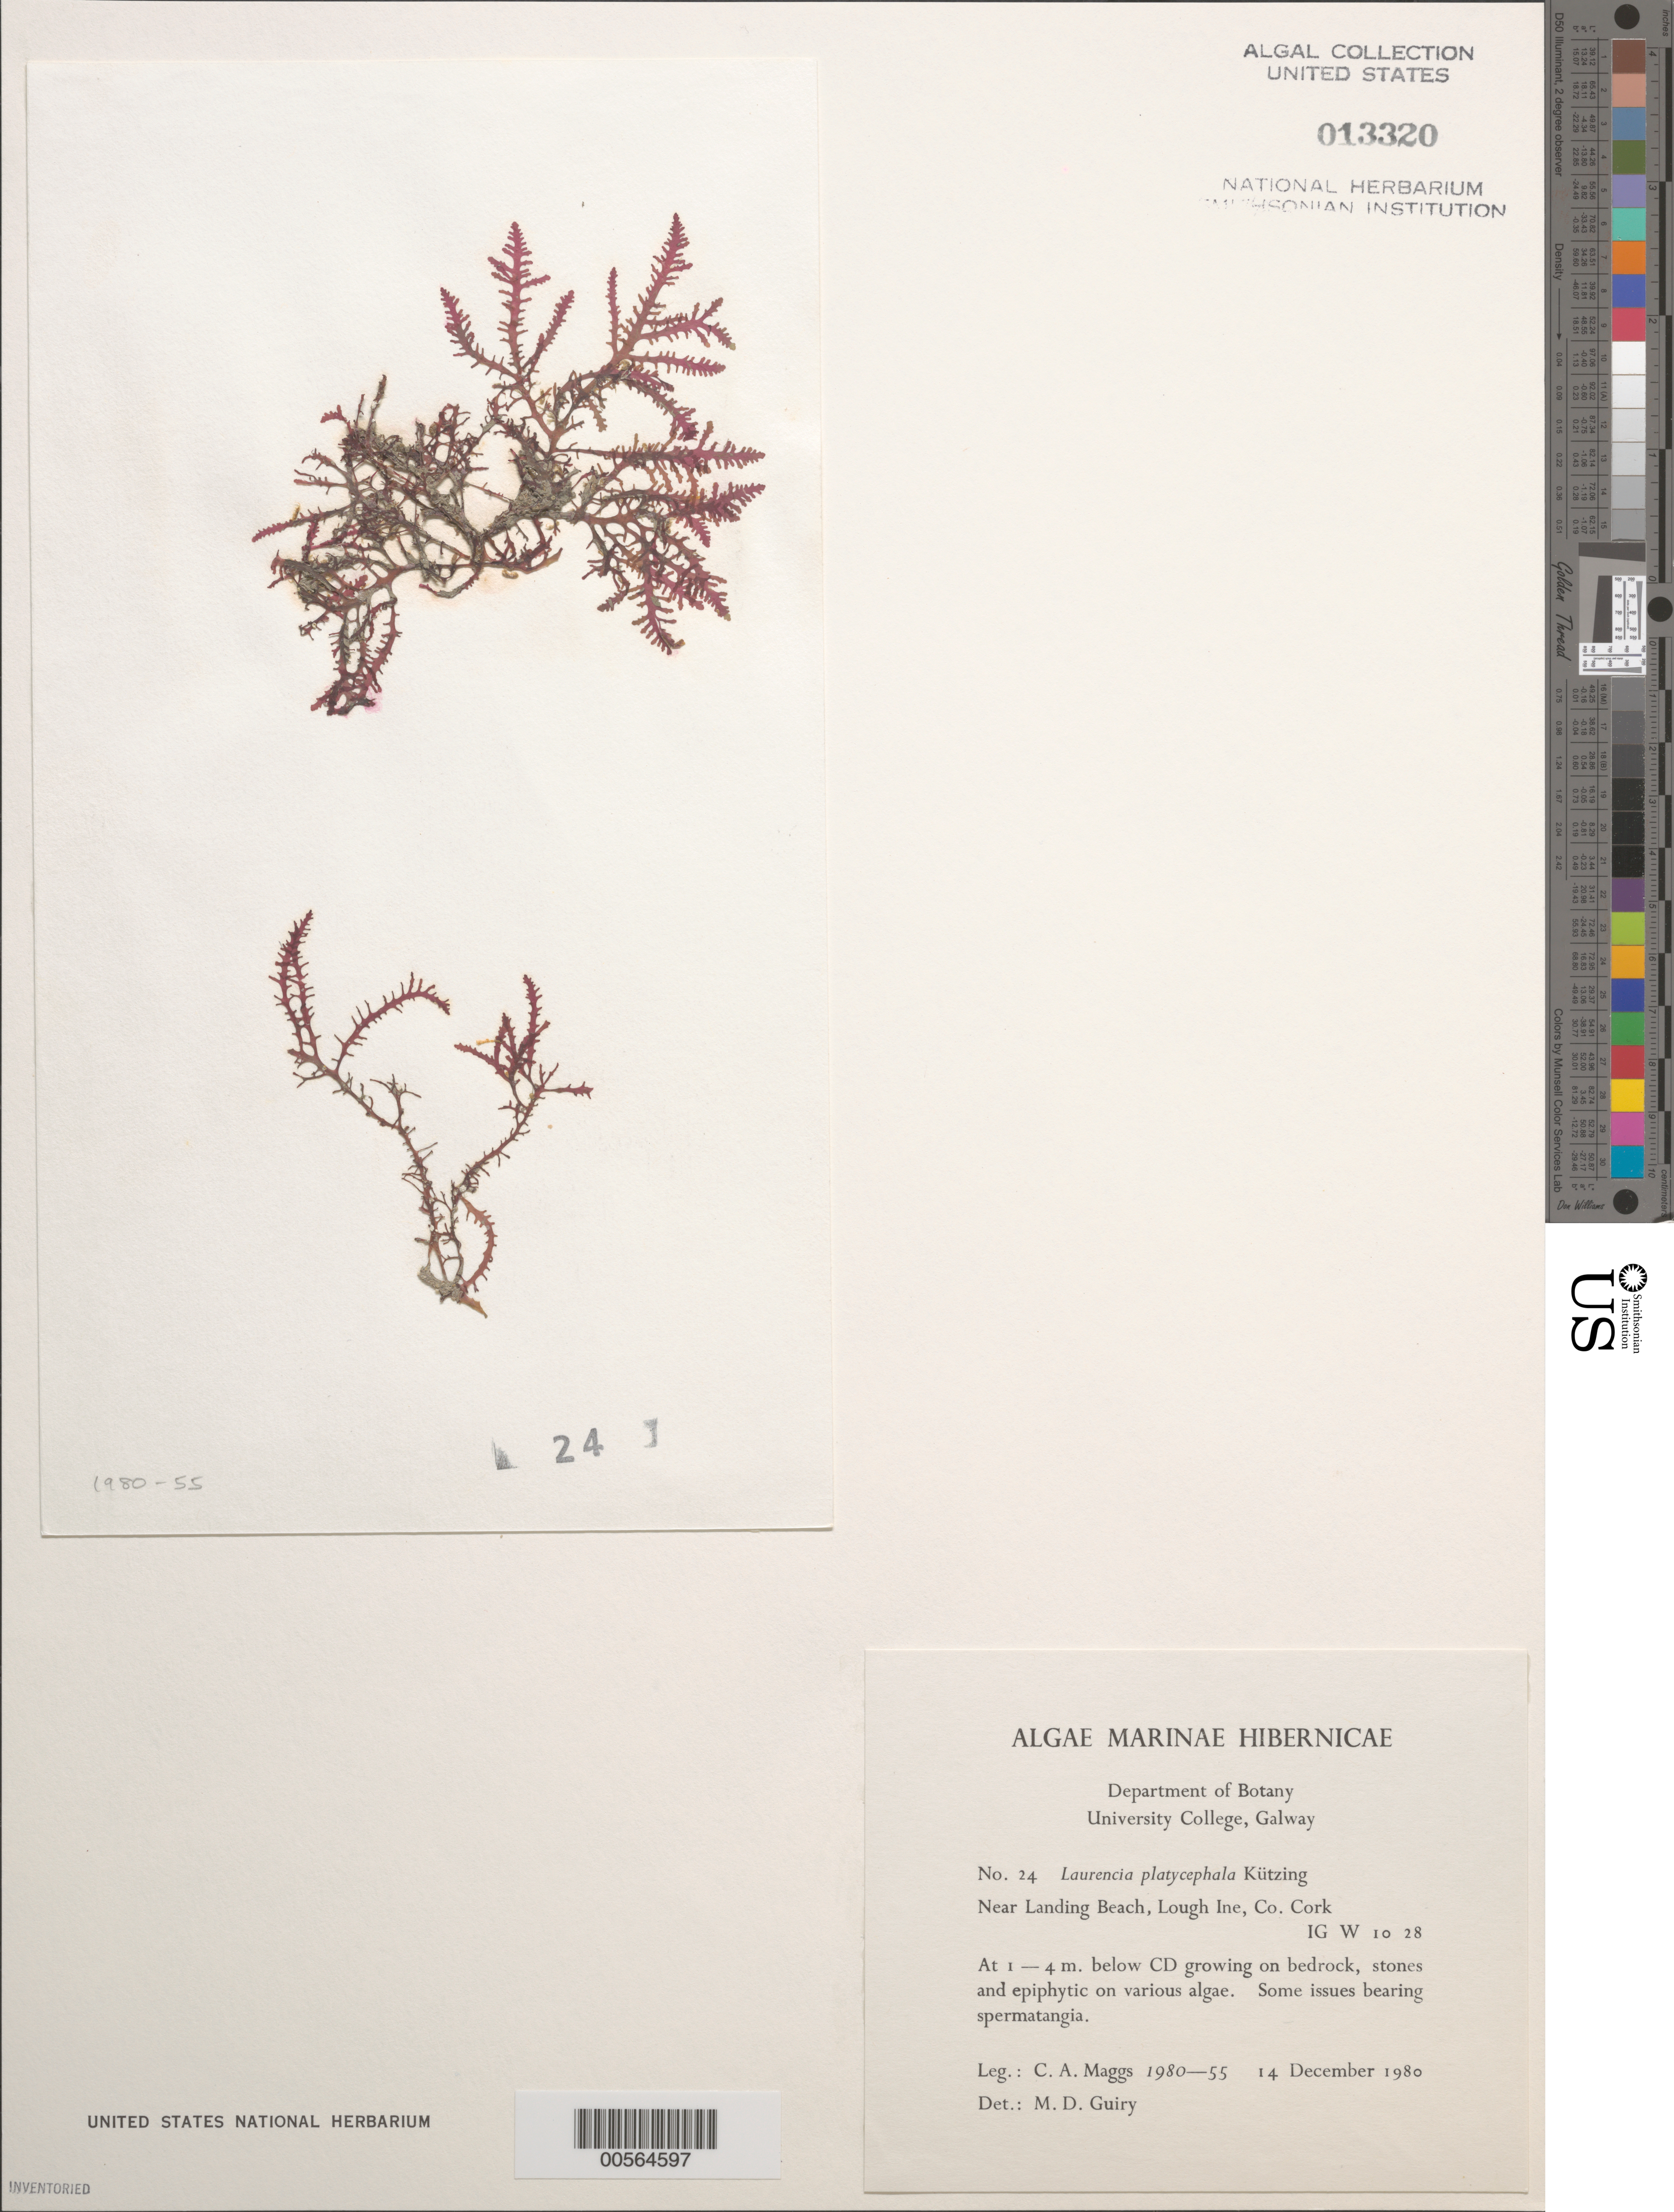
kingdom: Plantae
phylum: Rhodophyta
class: Florideophyceae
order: Ceramiales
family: Rhodomelaceae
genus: Osmundea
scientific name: Osmundea oederi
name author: (Gunnerus) G.Furnari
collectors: C. Maggs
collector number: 1980-55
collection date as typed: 14 Dec 1980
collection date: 1980-12-14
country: Ireland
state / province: Munster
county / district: Cork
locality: Lough Ine, near Landing Beach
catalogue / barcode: US 13320